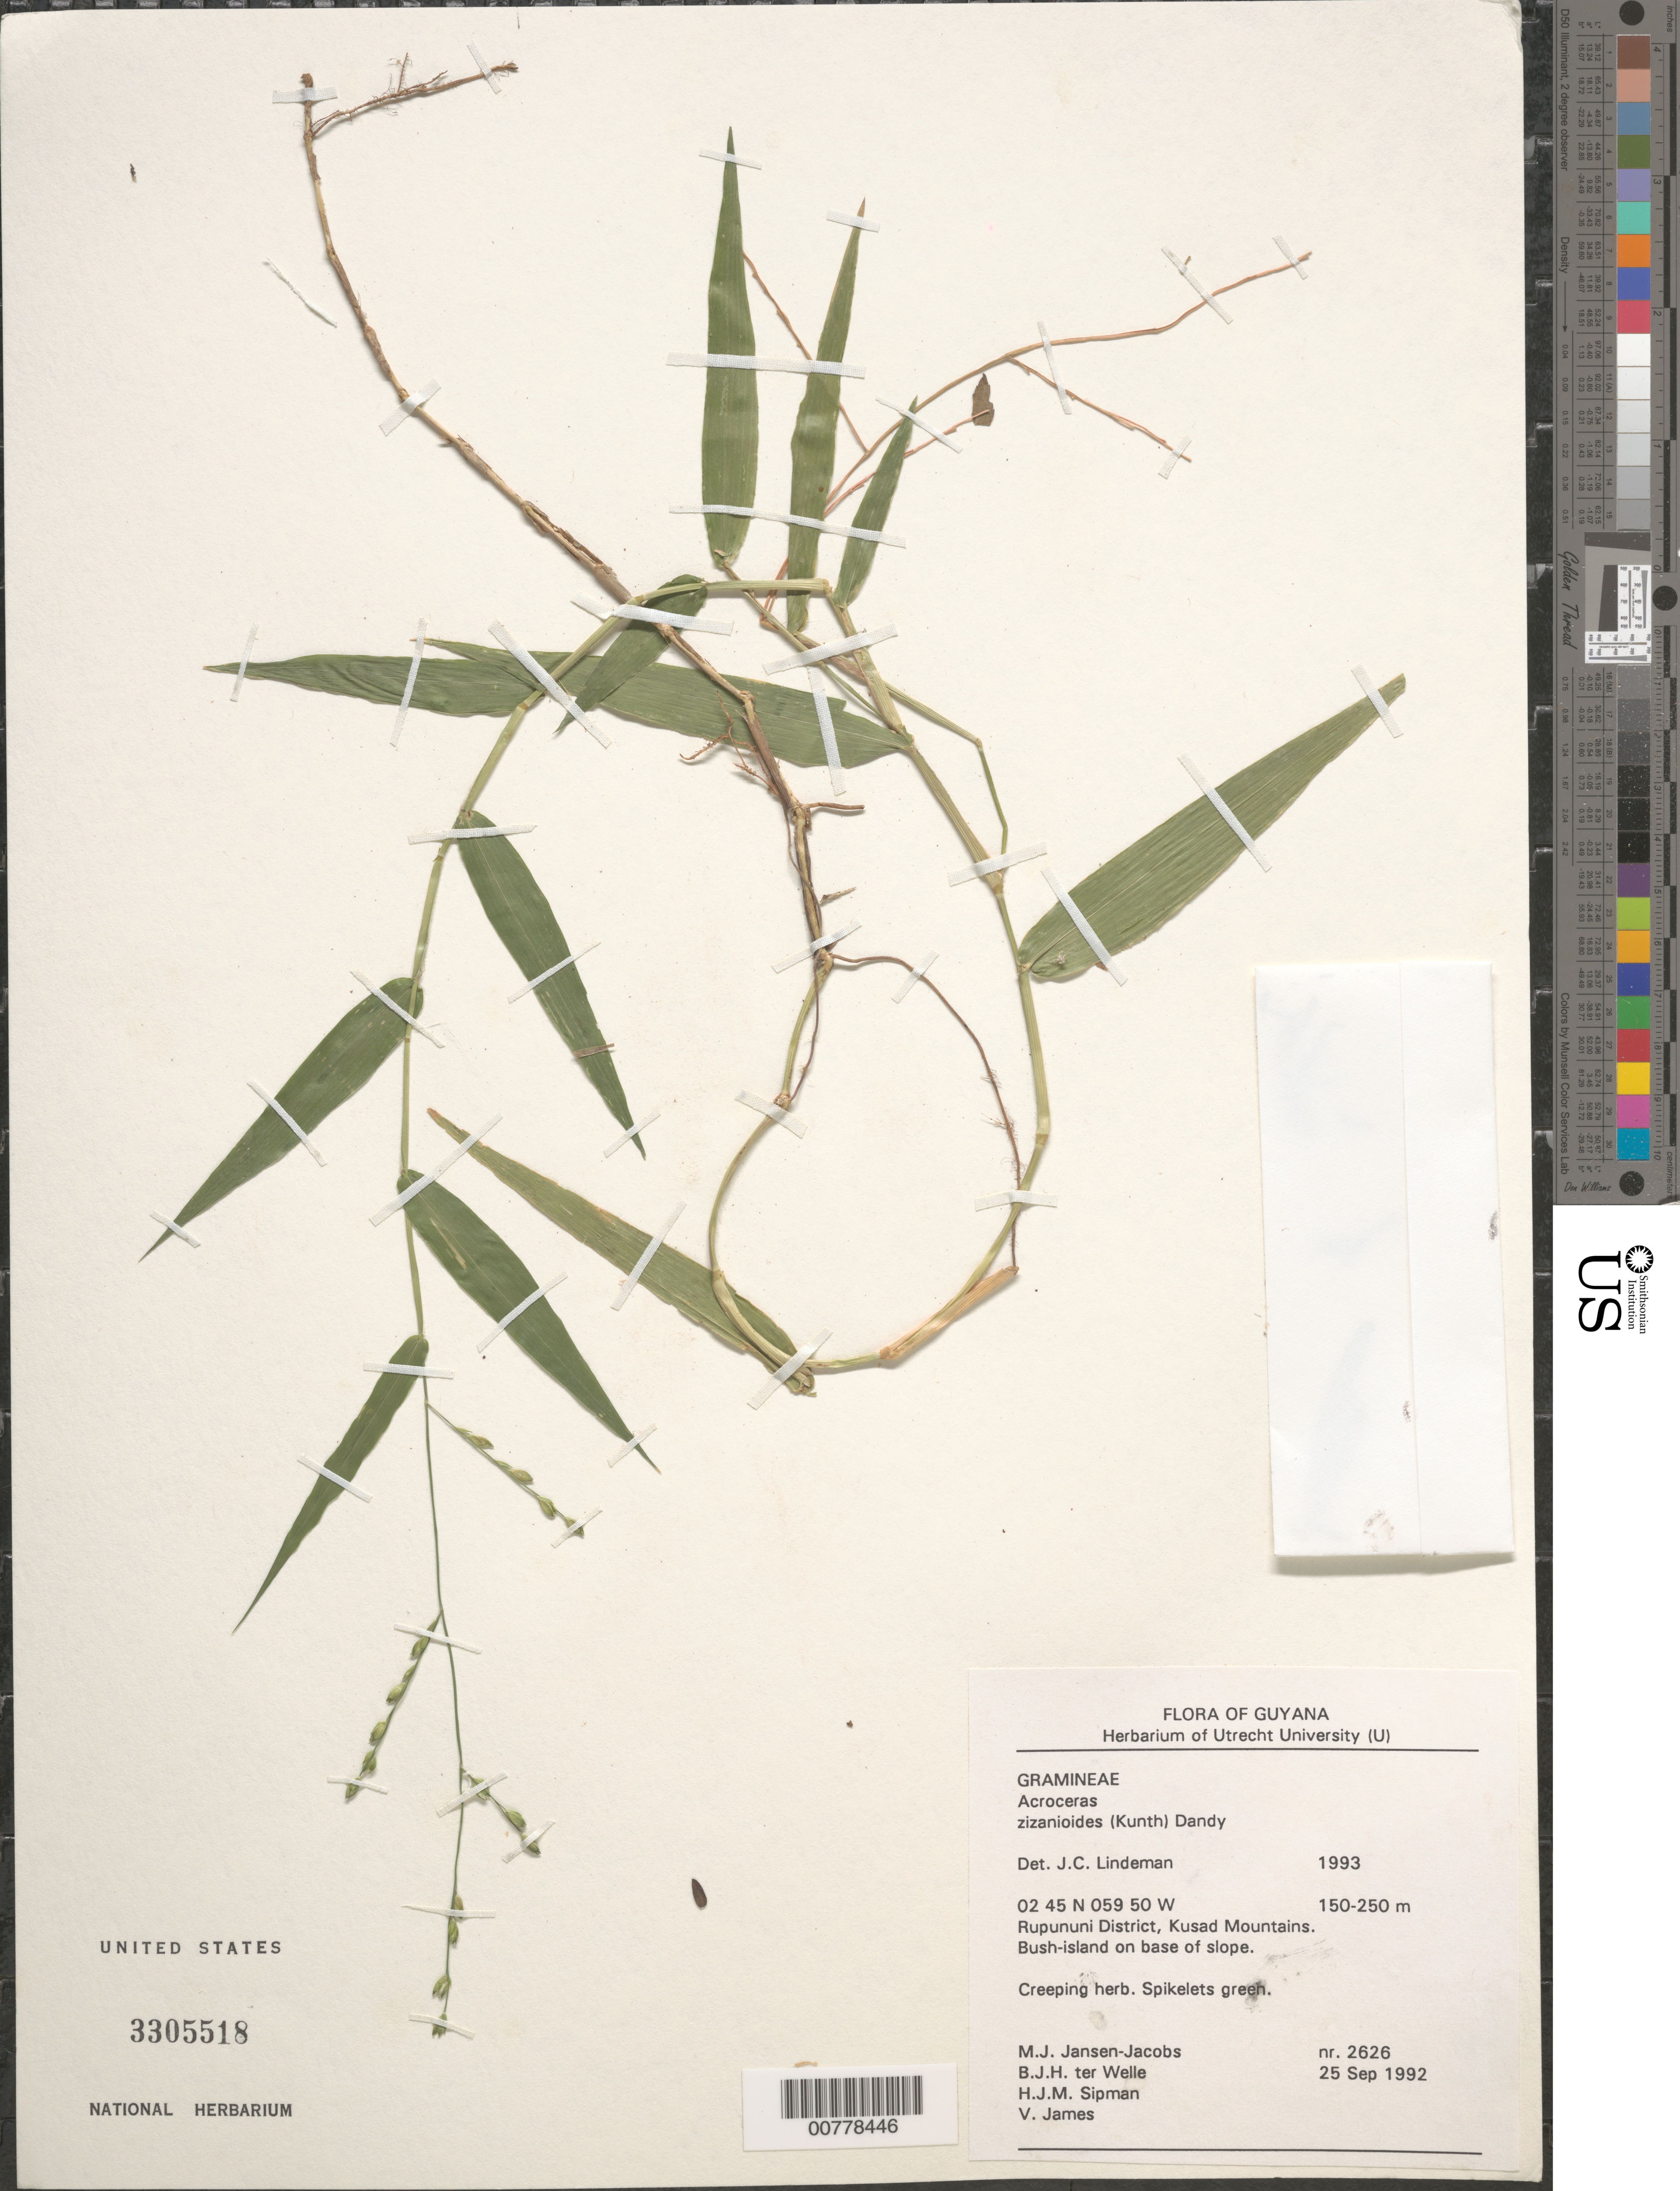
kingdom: Plantae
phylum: Tracheophyta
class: Liliopsida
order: Poales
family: Poaceae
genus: Acroceras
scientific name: Acroceras zizanioides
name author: (Kunth) Dandy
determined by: Lindeman, J. C.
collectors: M. J. Jansen-Jacobs, B. Welle, H. J. M. Sipman & V. James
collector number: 2626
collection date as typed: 25-Sep-92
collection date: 1992-09-25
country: Guyana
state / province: U. Takutu-U. Essequibo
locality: Kusad Mountains, Rupununi District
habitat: Bush Island on base of slope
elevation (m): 150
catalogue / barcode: US 3305518